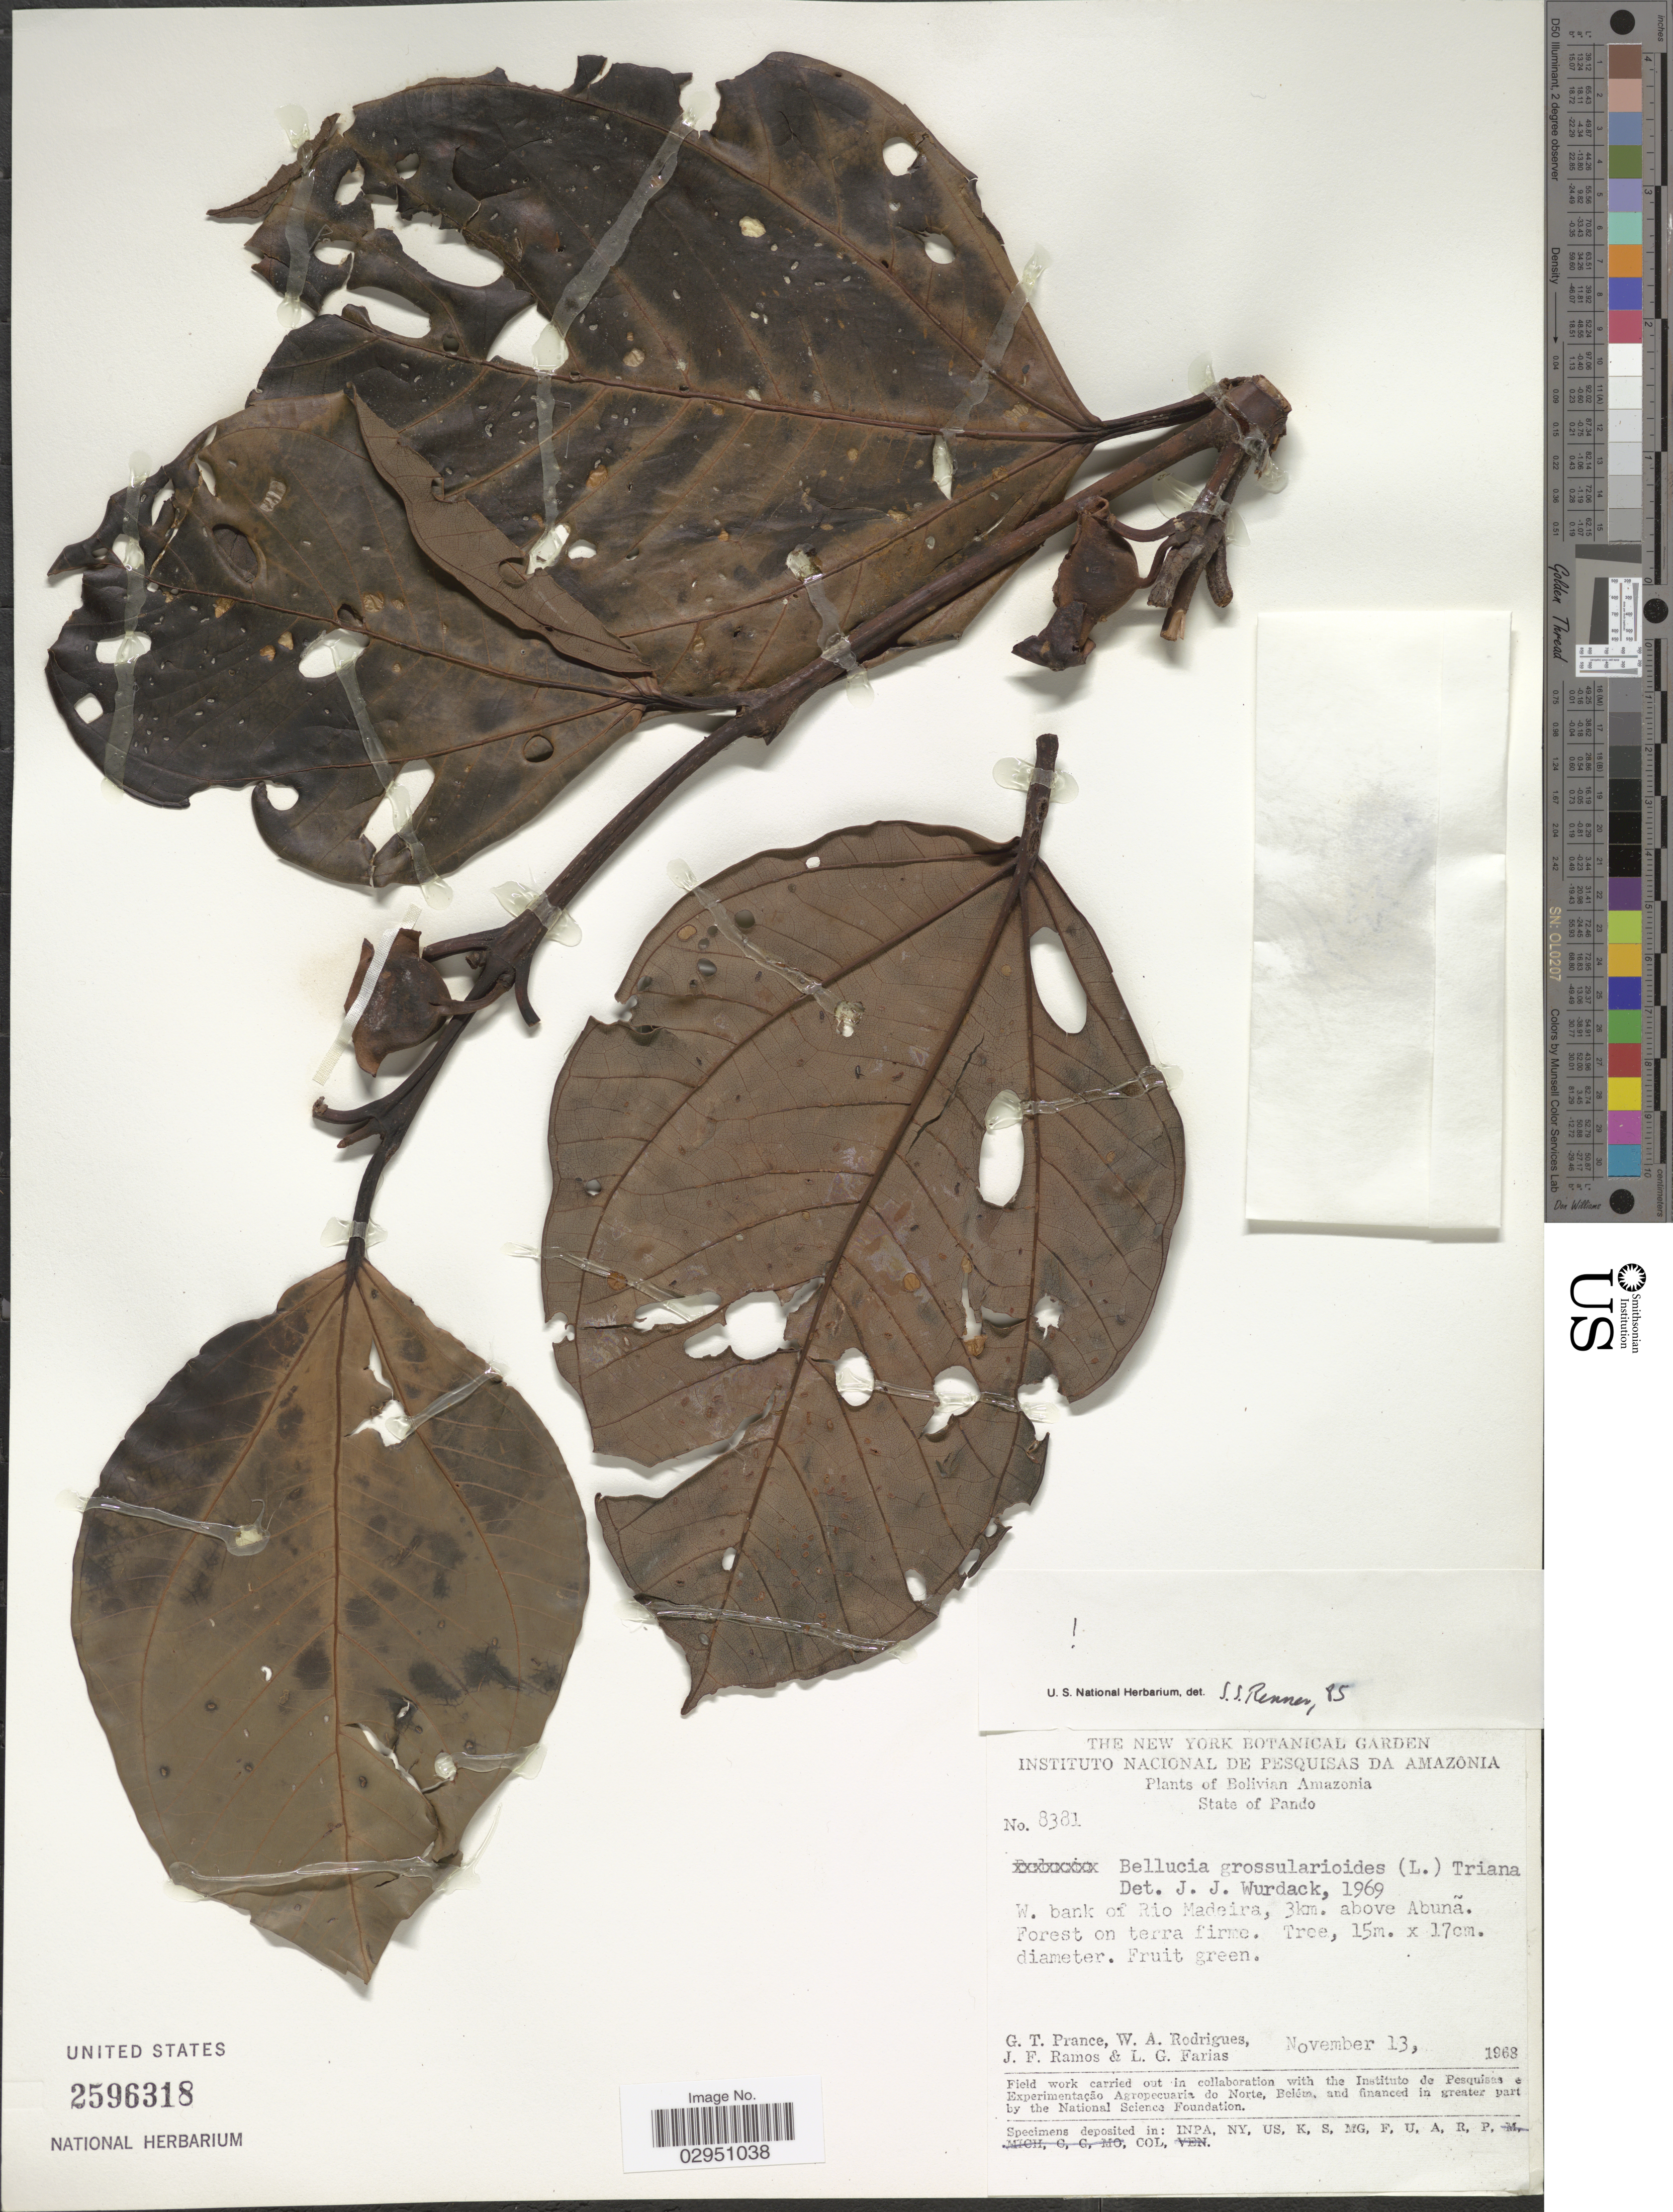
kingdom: Plantae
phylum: Tracheophyta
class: Magnoliopsida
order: Myrtales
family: Melastomataceae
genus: Bellucia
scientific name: Bellucia grossularioides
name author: (L.) Triana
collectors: G. T. Prance, W. A. Rodrigues, J. F. Ramos & L. G. Farias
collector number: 8381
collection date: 1968-11-13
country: Bolivia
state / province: Pando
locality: Bolivian Amazonia. W. bank of Rio Madeira, 3km. above Abuña.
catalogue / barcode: US 2596318